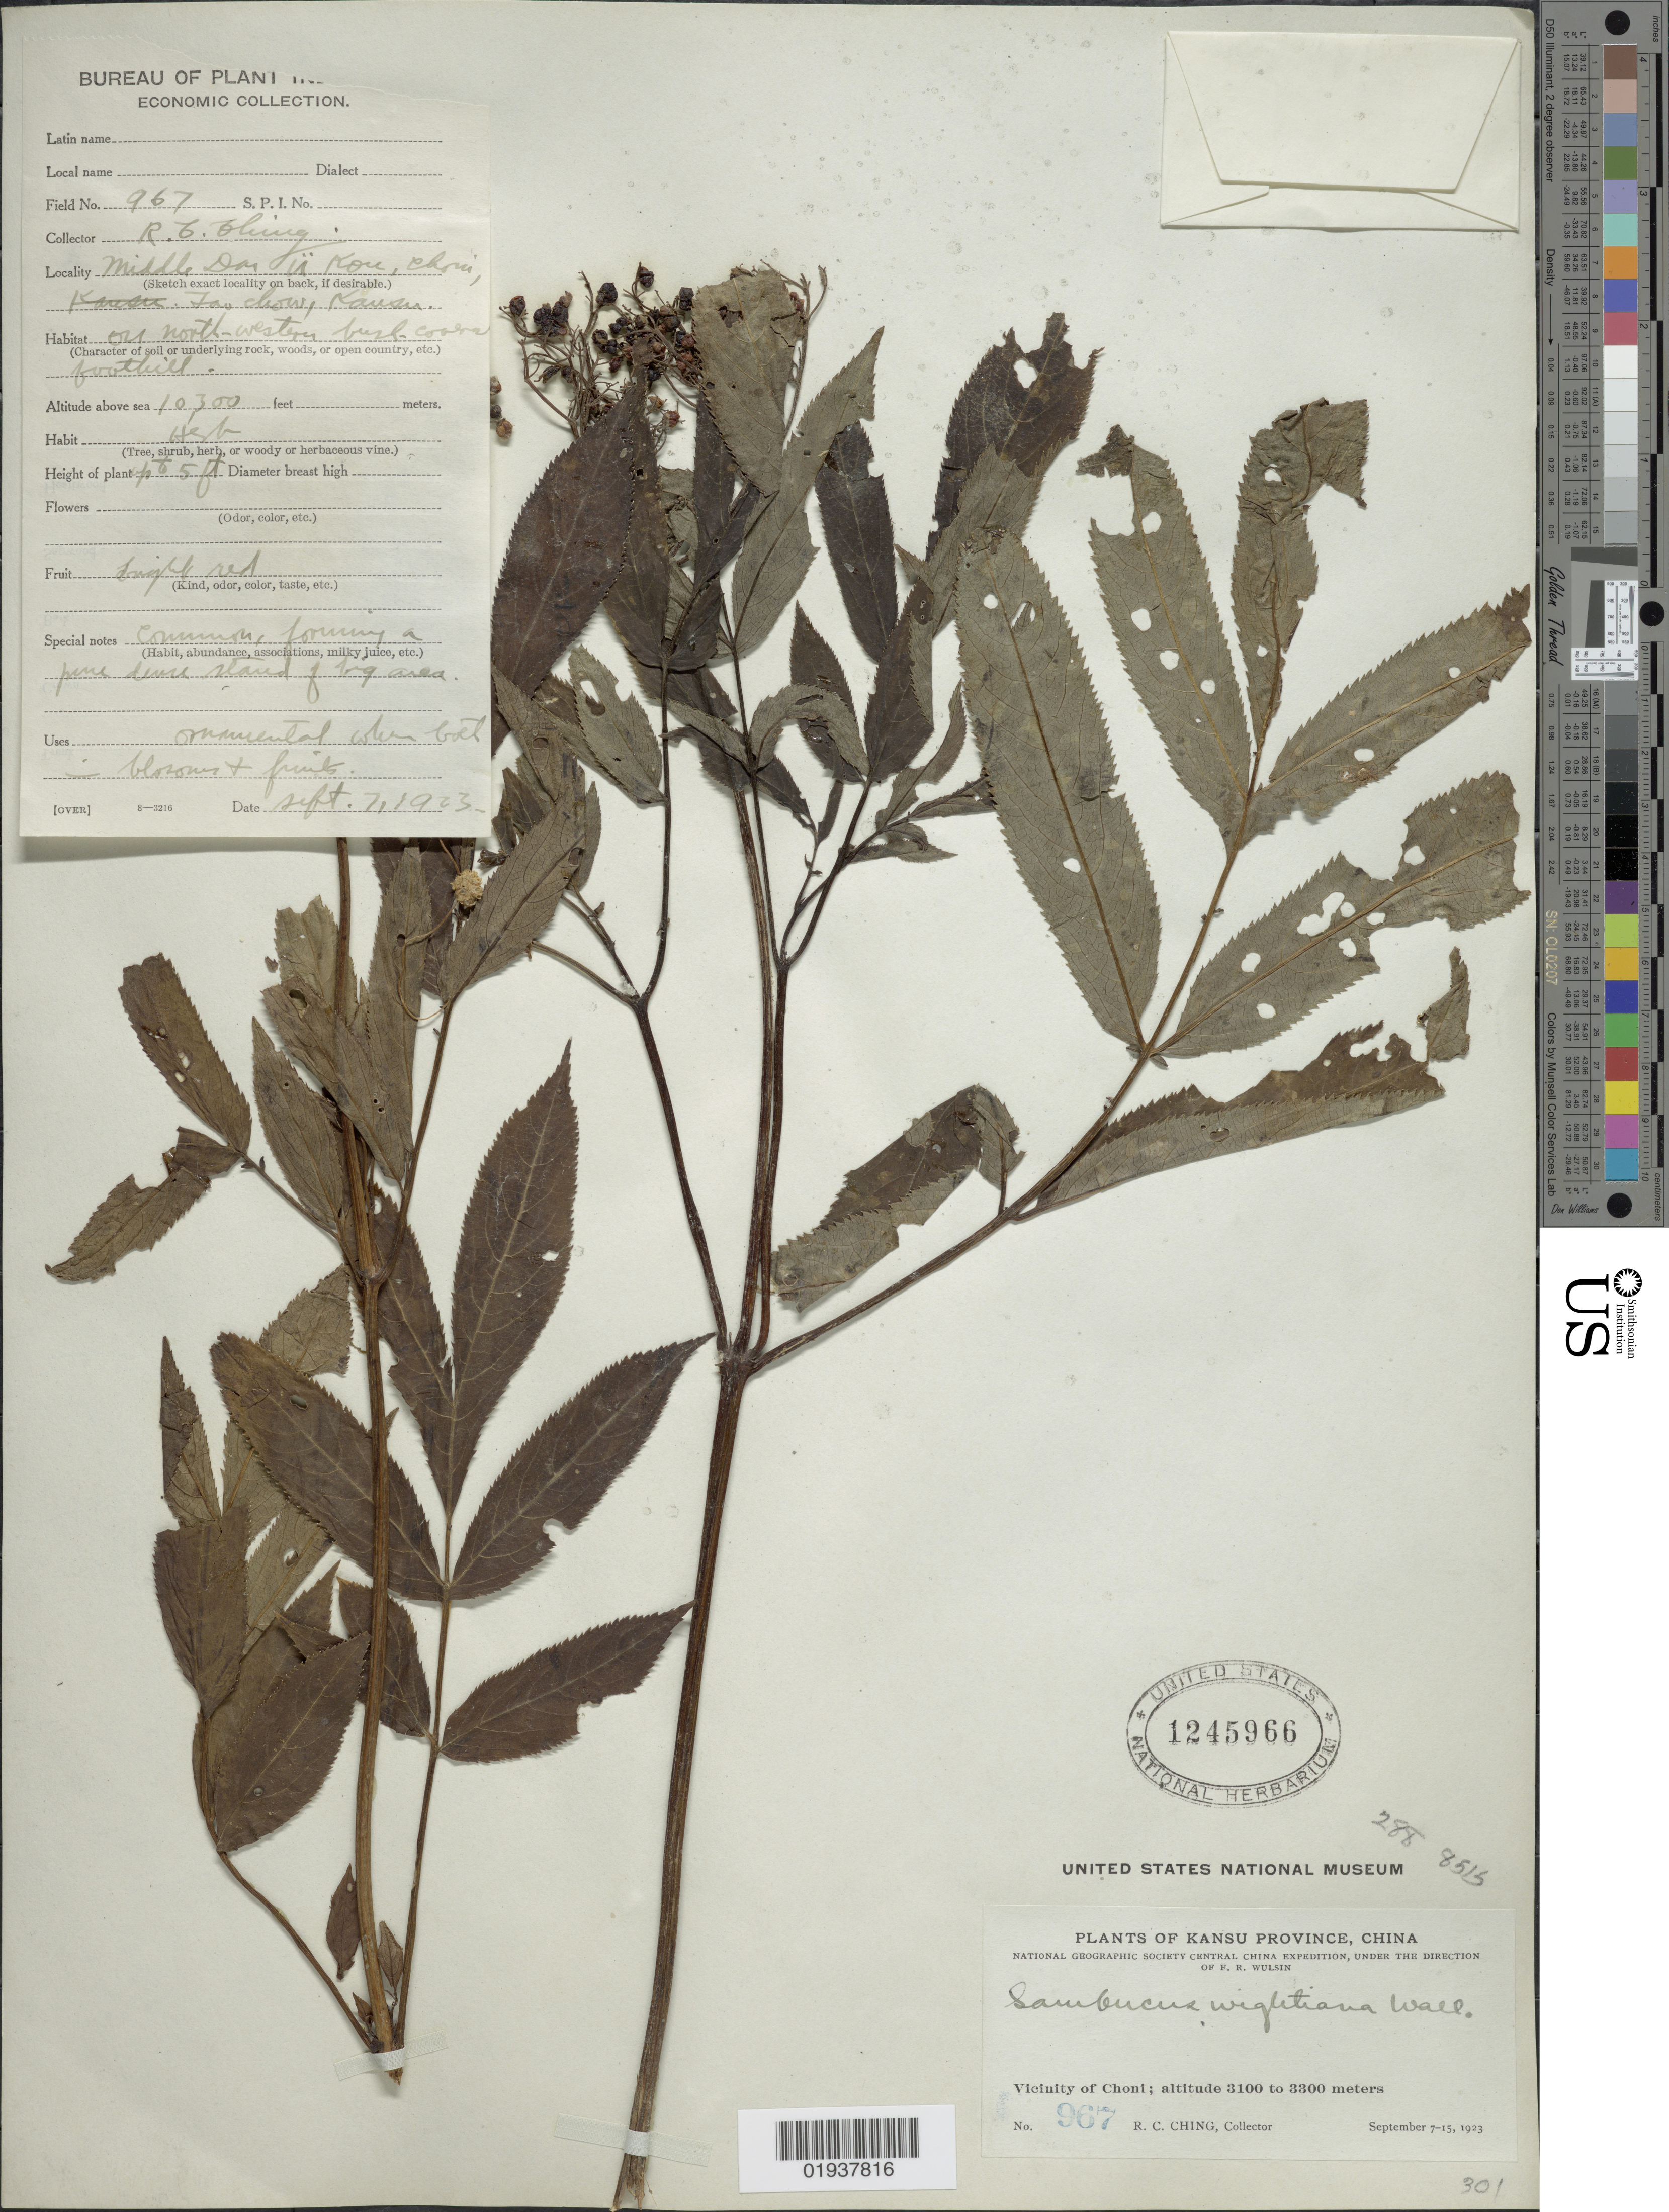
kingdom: Plantae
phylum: Tracheophyta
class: Magnoliopsida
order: Dipsacales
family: Viburnaceae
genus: Sambucus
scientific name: Sambucus wightiana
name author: Wall. ex Wight & Arn.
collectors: R. C. Ching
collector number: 967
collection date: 1923-09-07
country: China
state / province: Gansu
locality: Vicinity of Choni. Middle Dar Ü Kou, Choni, Tao Chow. Kansu Province.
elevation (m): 3100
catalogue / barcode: US 1245966